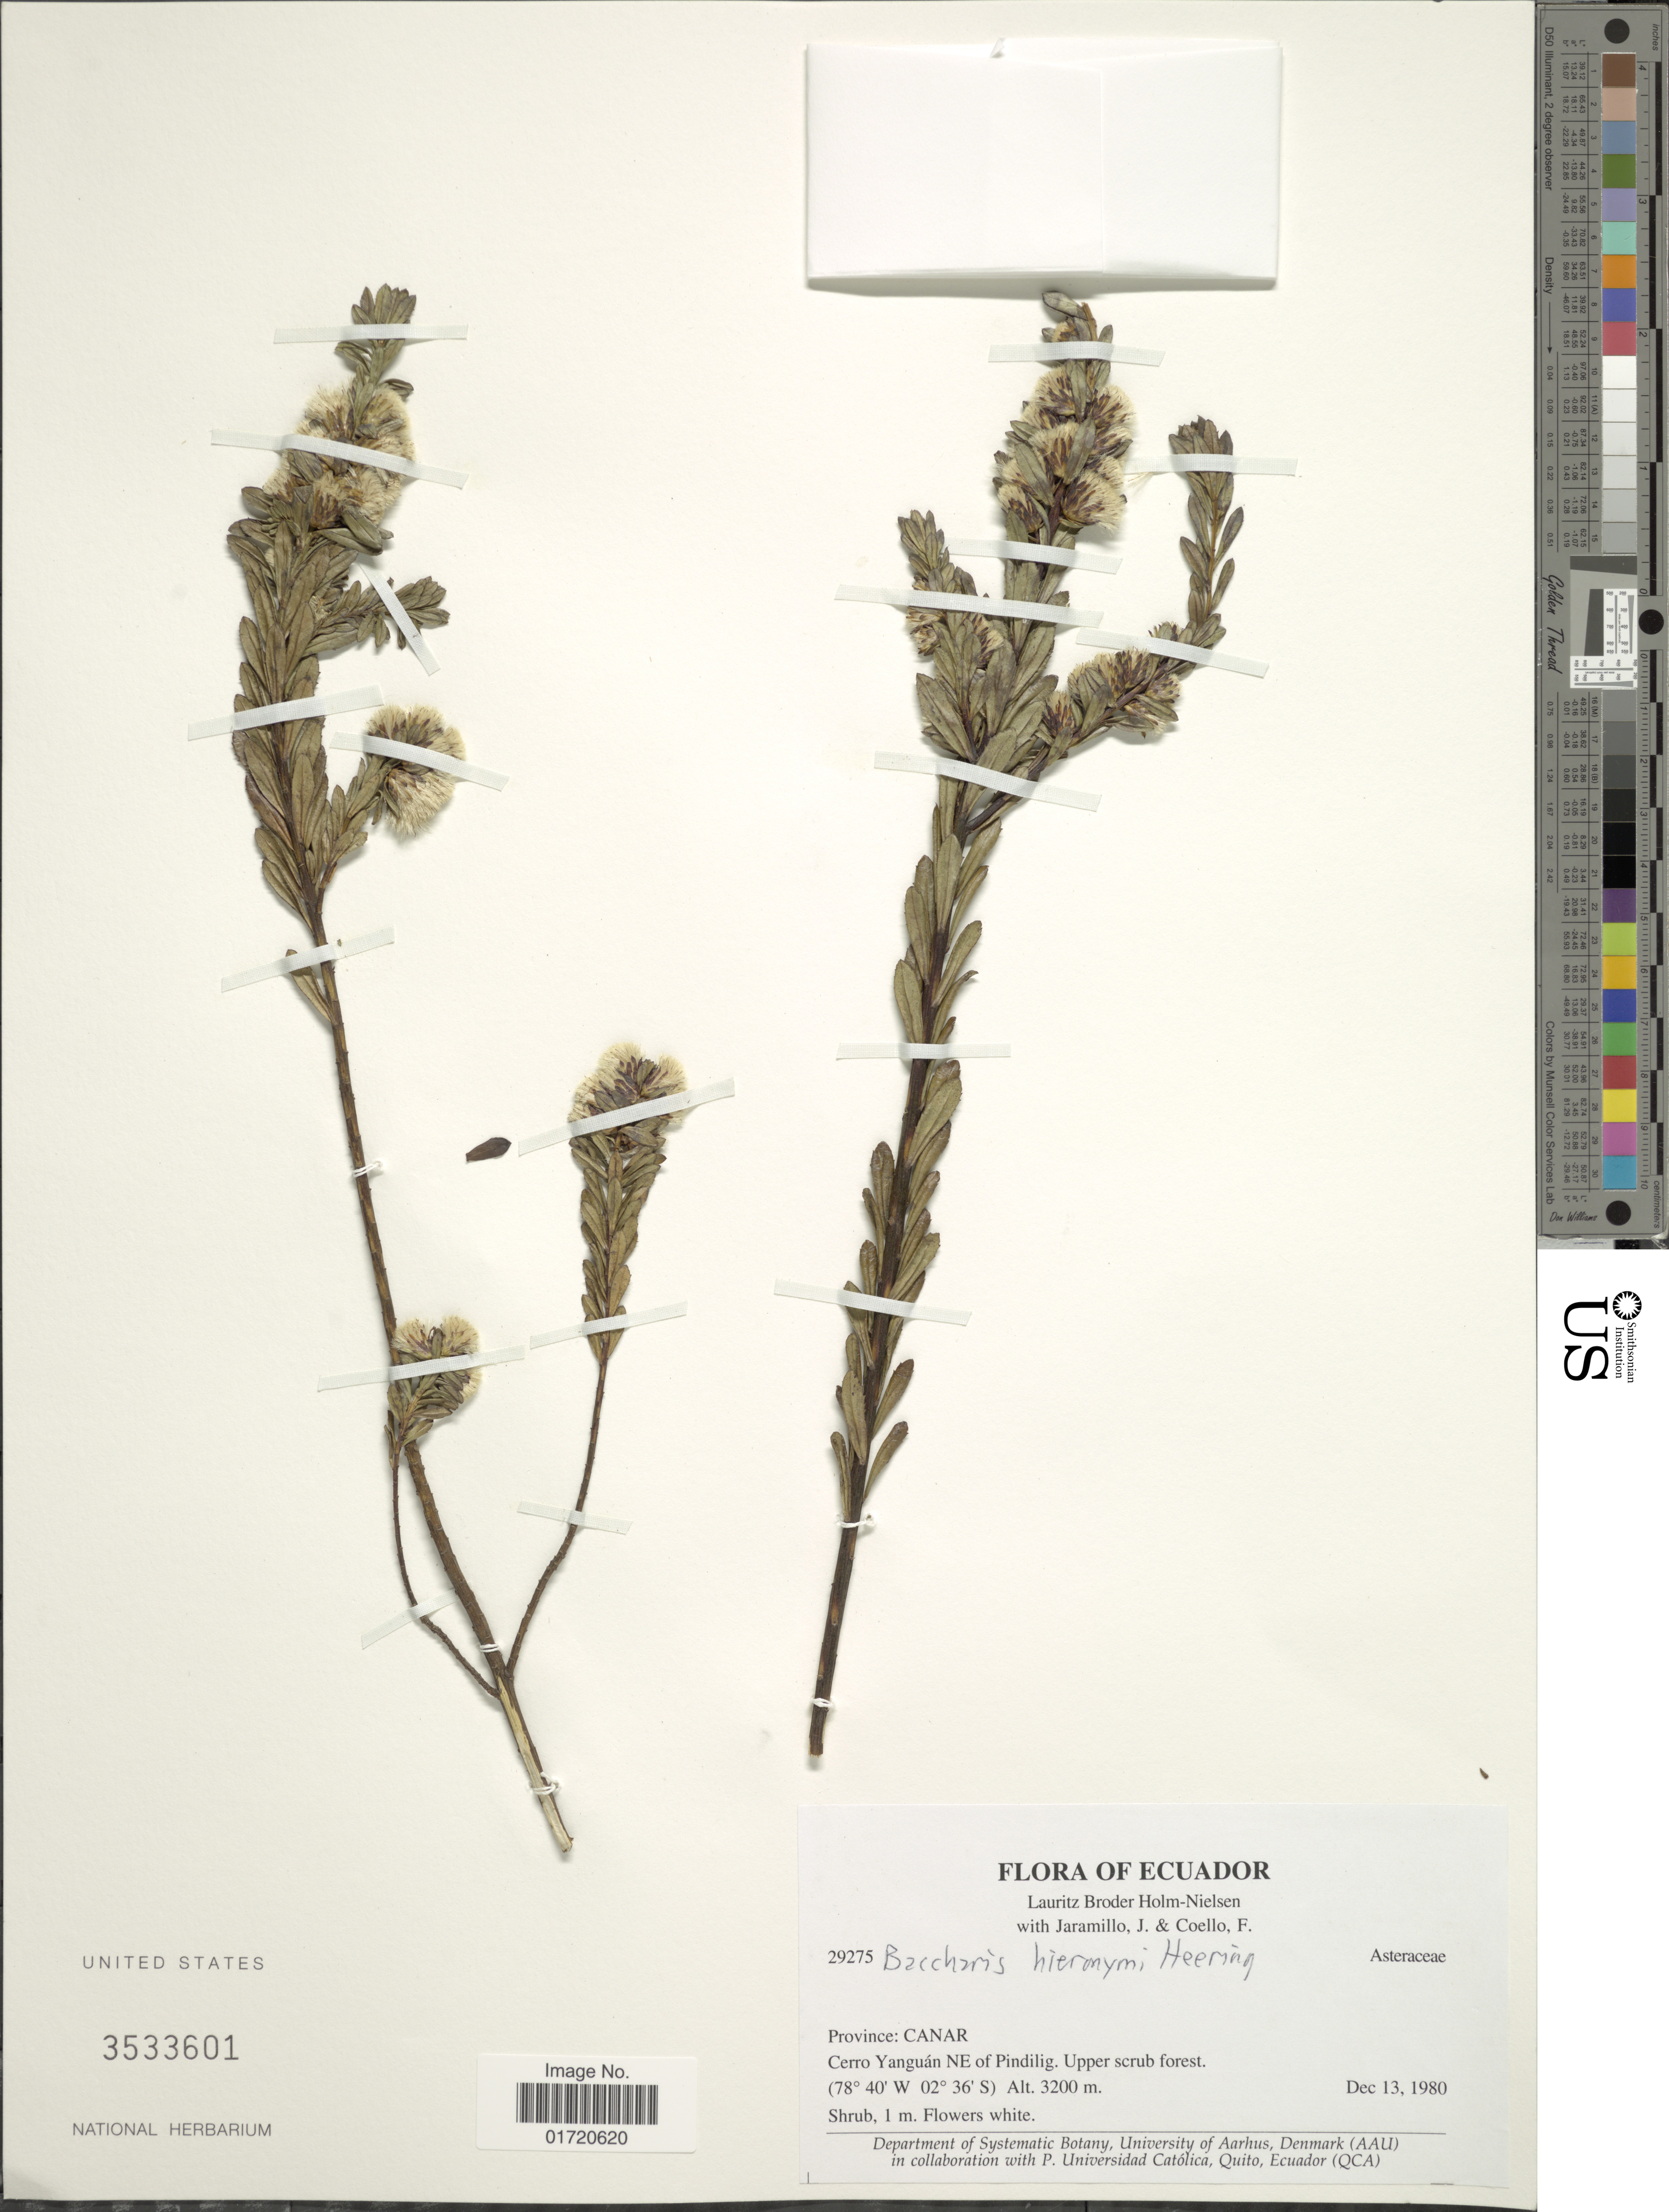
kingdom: Plantae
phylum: Tracheophyta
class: Magnoliopsida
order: Asterales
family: Asteraceae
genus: Baccharis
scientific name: Baccharis hieronymi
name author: Heering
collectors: L. B. Holm-Nielsen, J. Jaramillo, J. Coello & F. Coello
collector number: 29275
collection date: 1980-12-13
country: Ecuador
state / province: Cañar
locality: Cerro Yanguan NE of Pindilig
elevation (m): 3200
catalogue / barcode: US 3533601